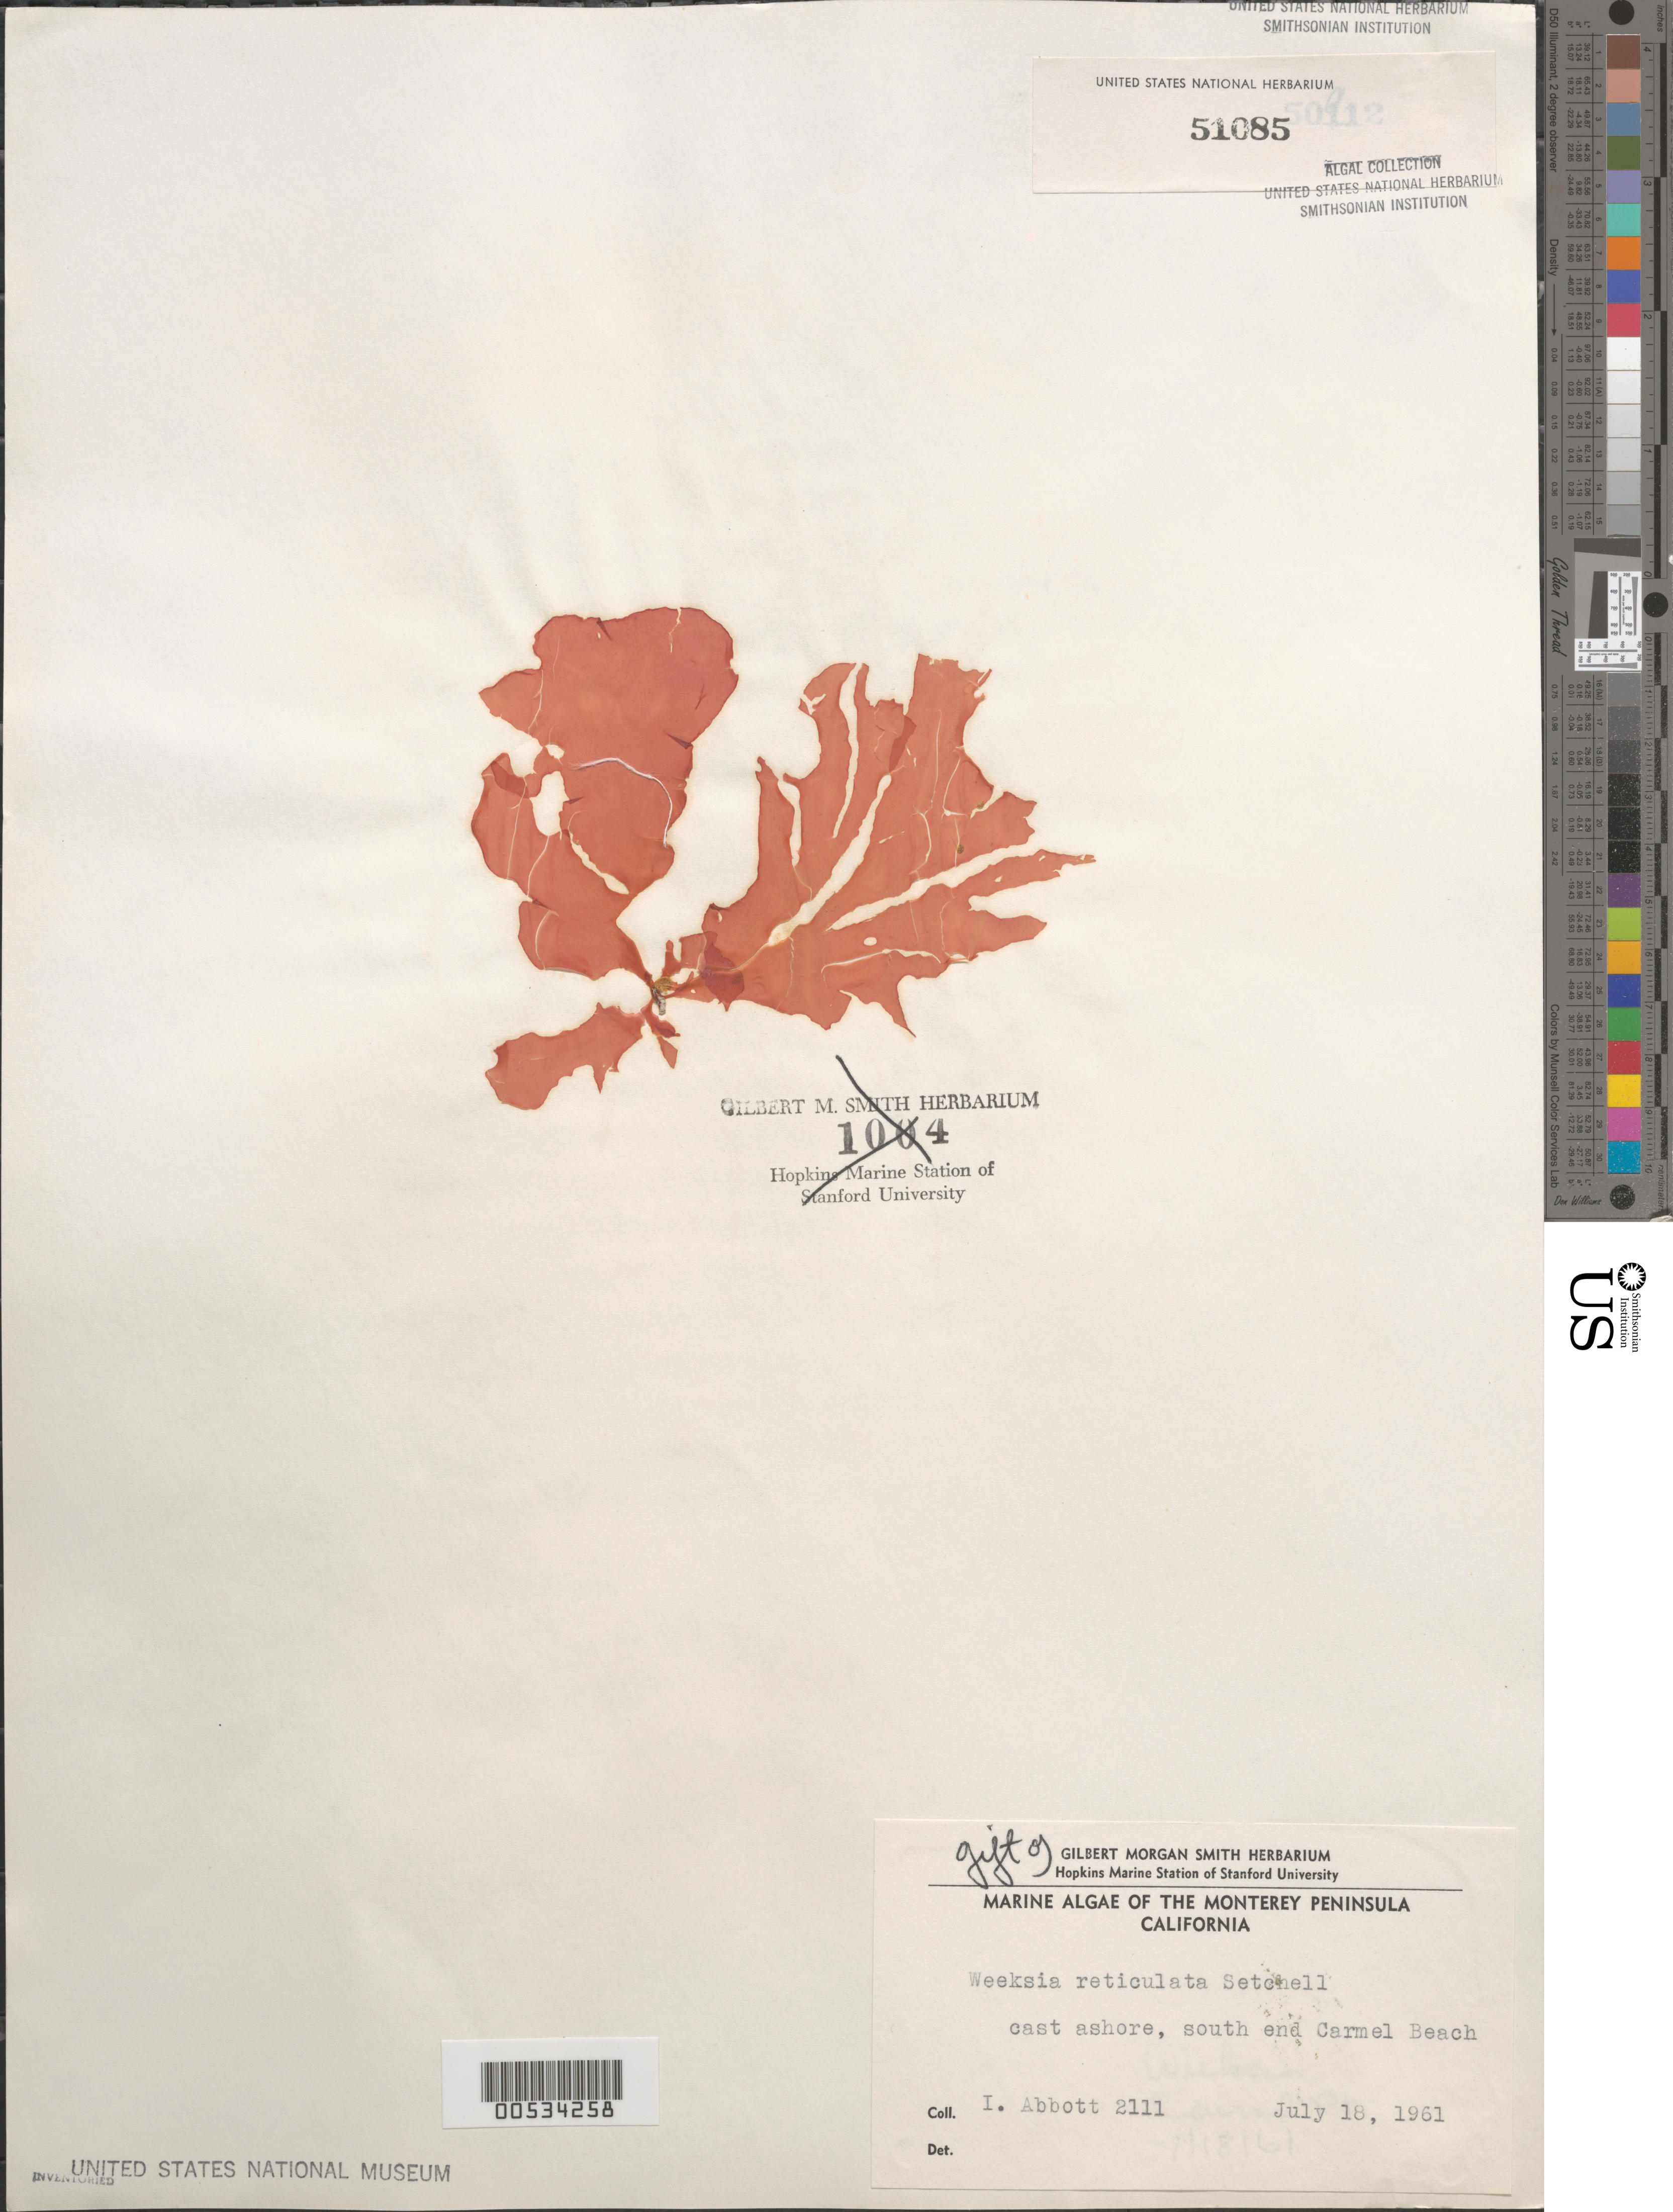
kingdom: Plantae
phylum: Rhodophyta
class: Florideophyceae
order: Gigartinales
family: Dumontiaceae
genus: Weeksia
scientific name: Weeksia reticulata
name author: Setch.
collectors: I. A. Abbott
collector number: IAA 2111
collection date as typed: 18 Jul 1961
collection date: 1961-07-18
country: United States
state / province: California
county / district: Monterey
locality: Carmel Beach, south end, Monterey Peninsula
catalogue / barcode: US 51085